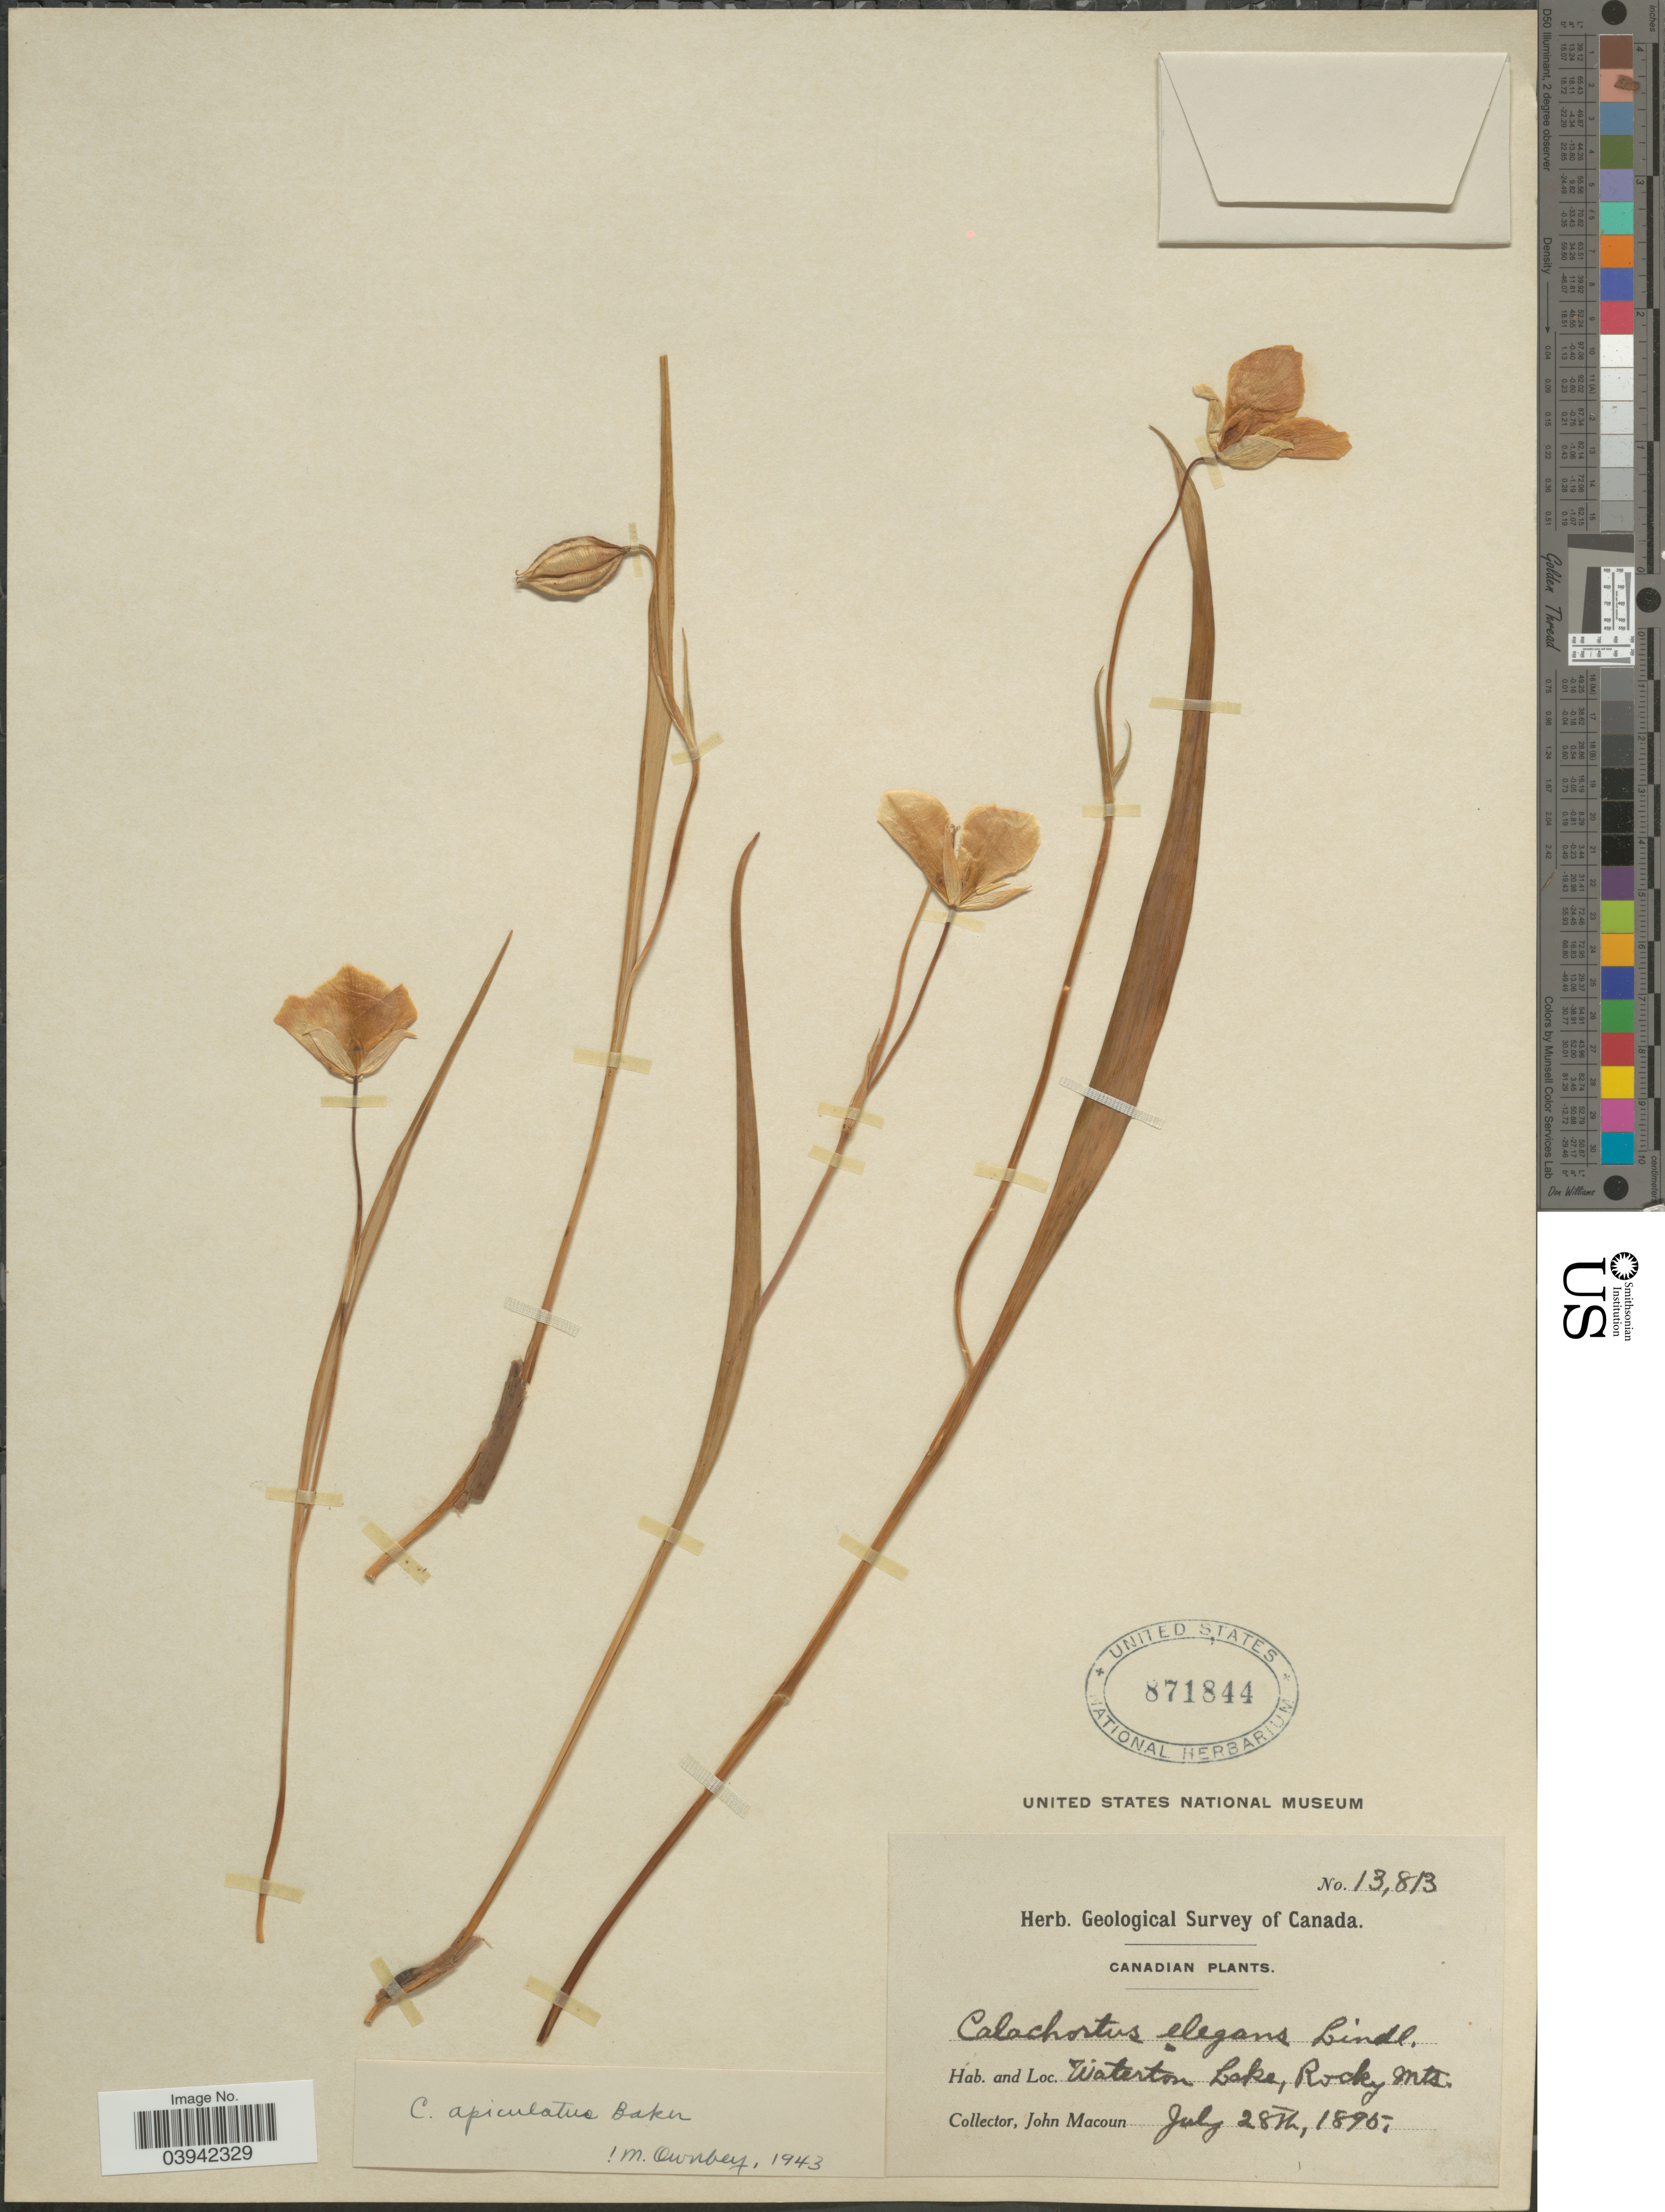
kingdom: Plantae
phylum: Tracheophyta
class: Liliopsida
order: Liliales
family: Liliaceae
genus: Calochortus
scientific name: Calochortus apiculatus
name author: Baker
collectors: J. Macoun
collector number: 13813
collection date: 1895-07-28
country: Canada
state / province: Alberta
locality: Waterton Lake, Rocky Mts.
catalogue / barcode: US 871844